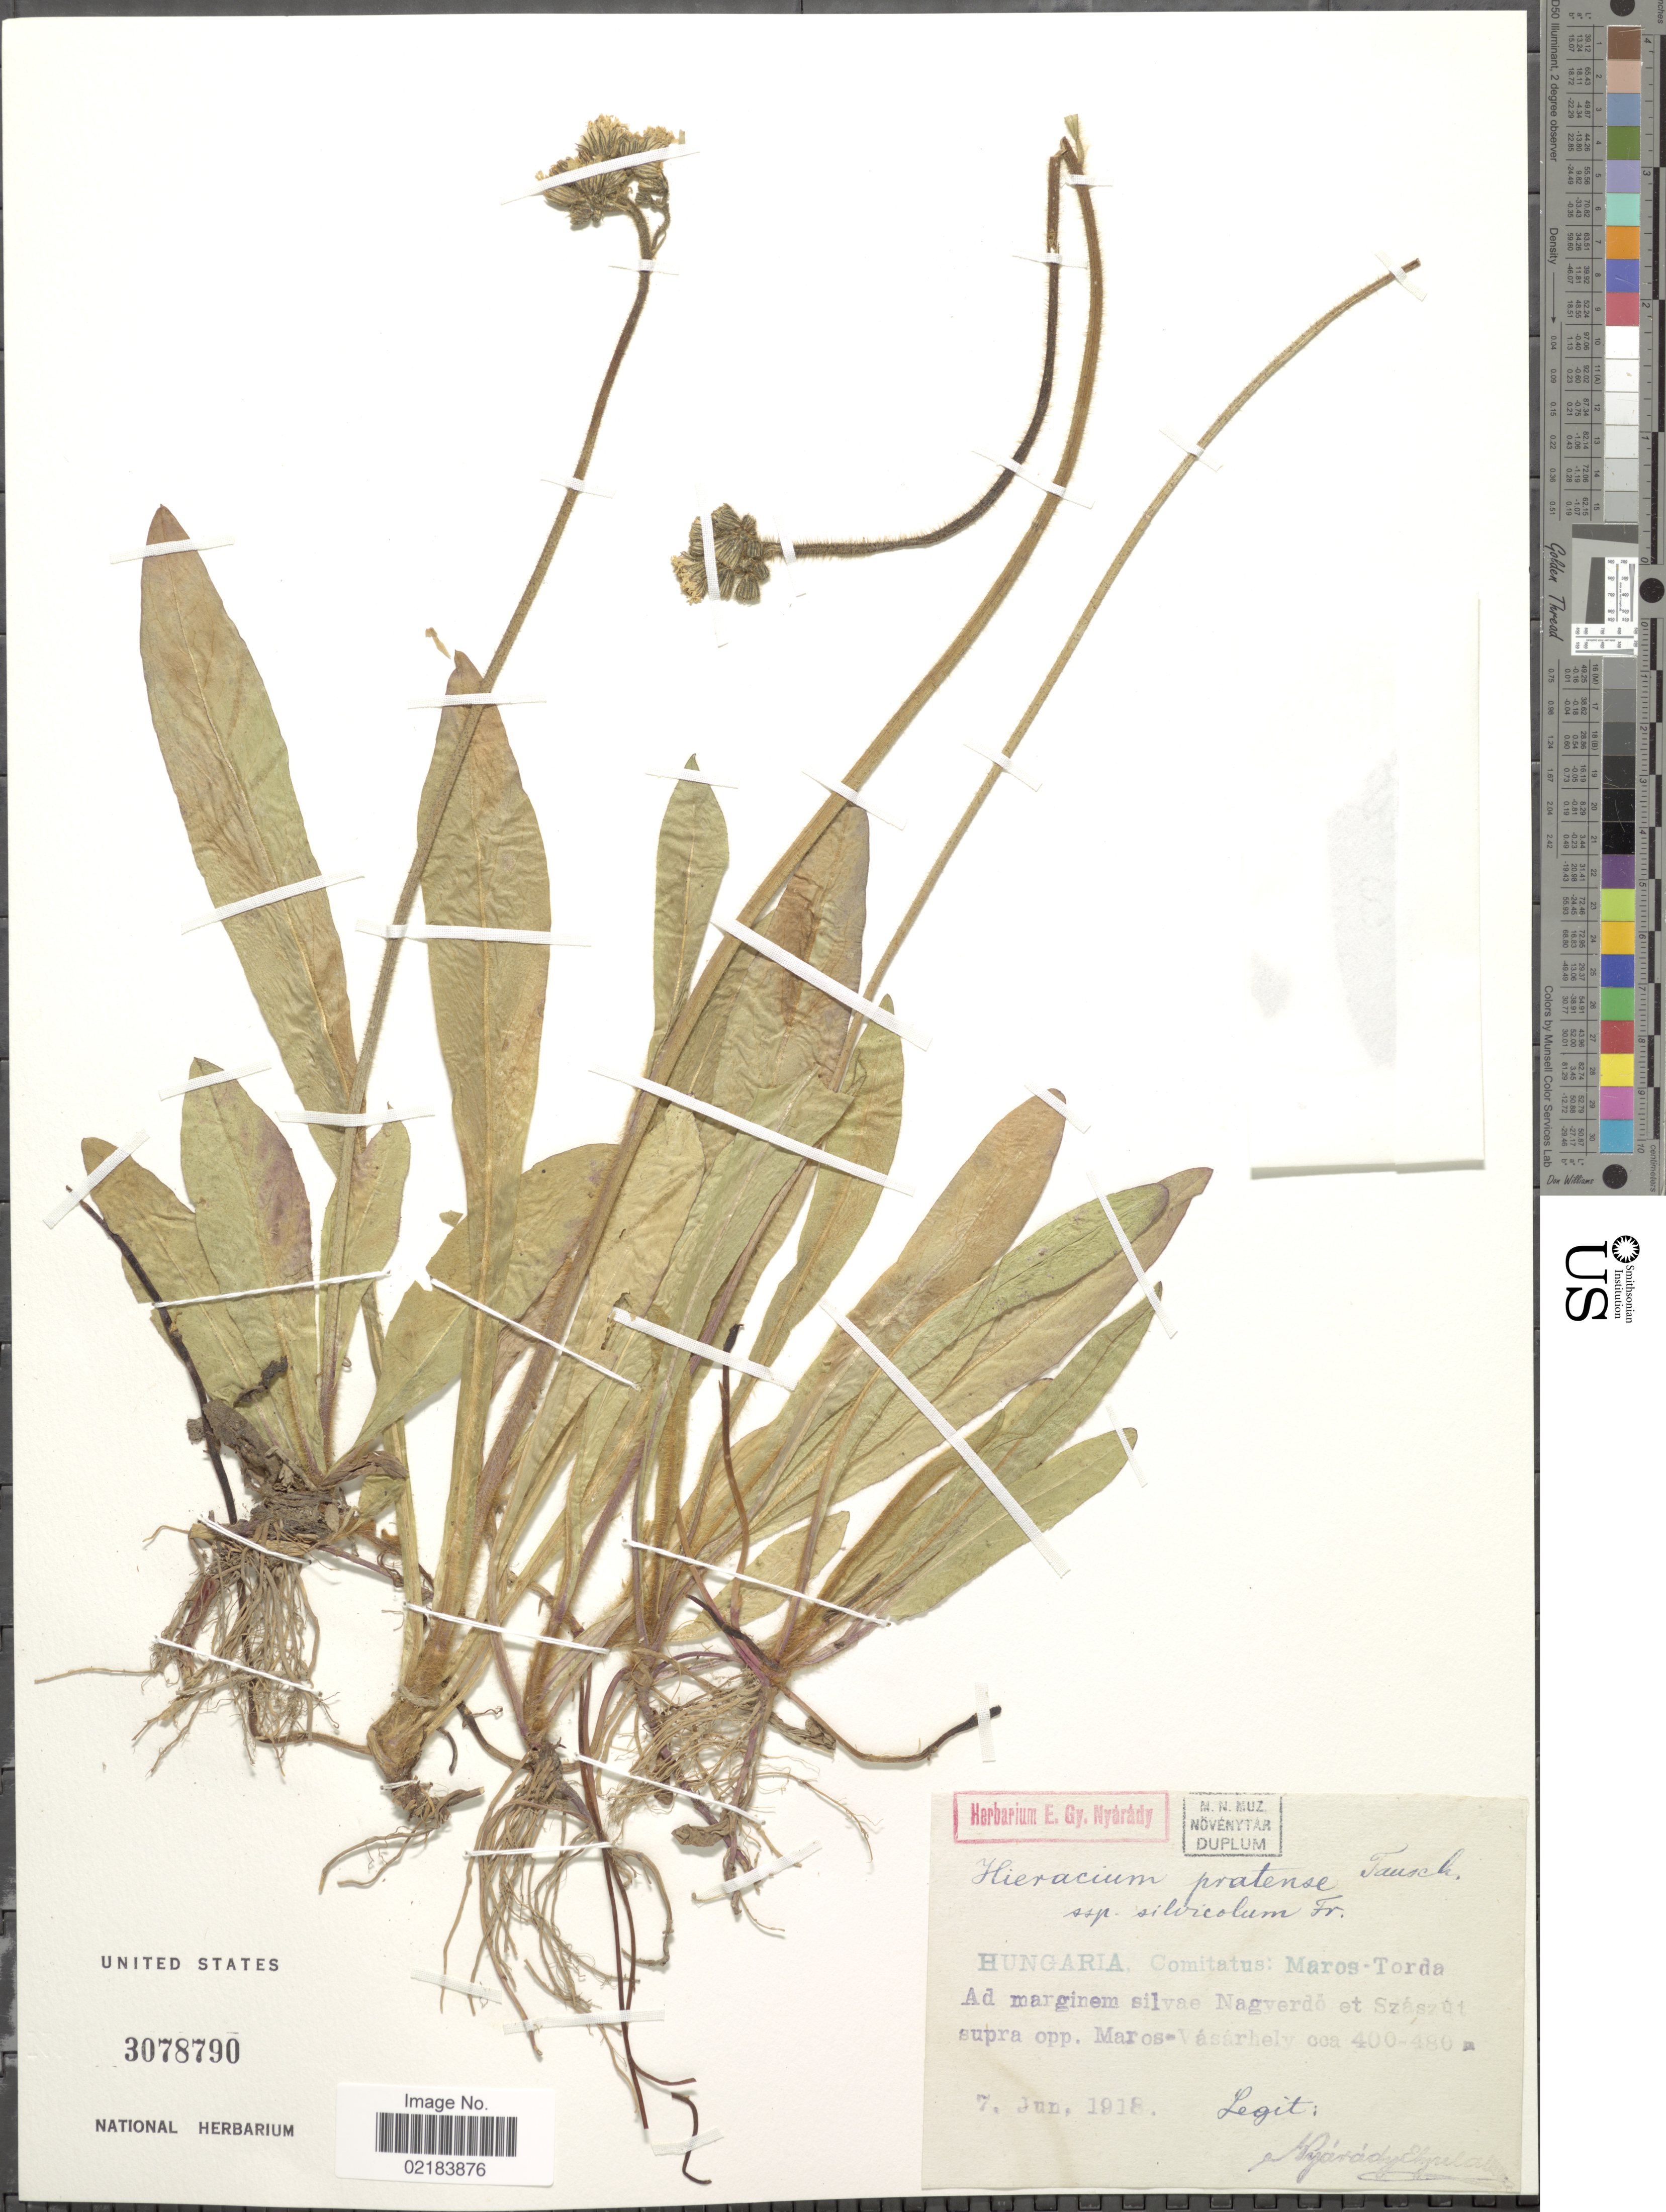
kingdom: Plantae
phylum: Tracheophyta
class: Magnoliopsida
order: Asterales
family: Asteraceae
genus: Pilosella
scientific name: Pilosella caespitosa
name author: (Dumort.) P. D. Sell & C. West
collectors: E. Nyárády & Collector illegible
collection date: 1918-06-07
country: Hungary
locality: Comitatus Maros Torda. Silvae Nagyerdo et Szaszul supra opp. Moros Vasarhely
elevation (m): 400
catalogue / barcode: US 3078790